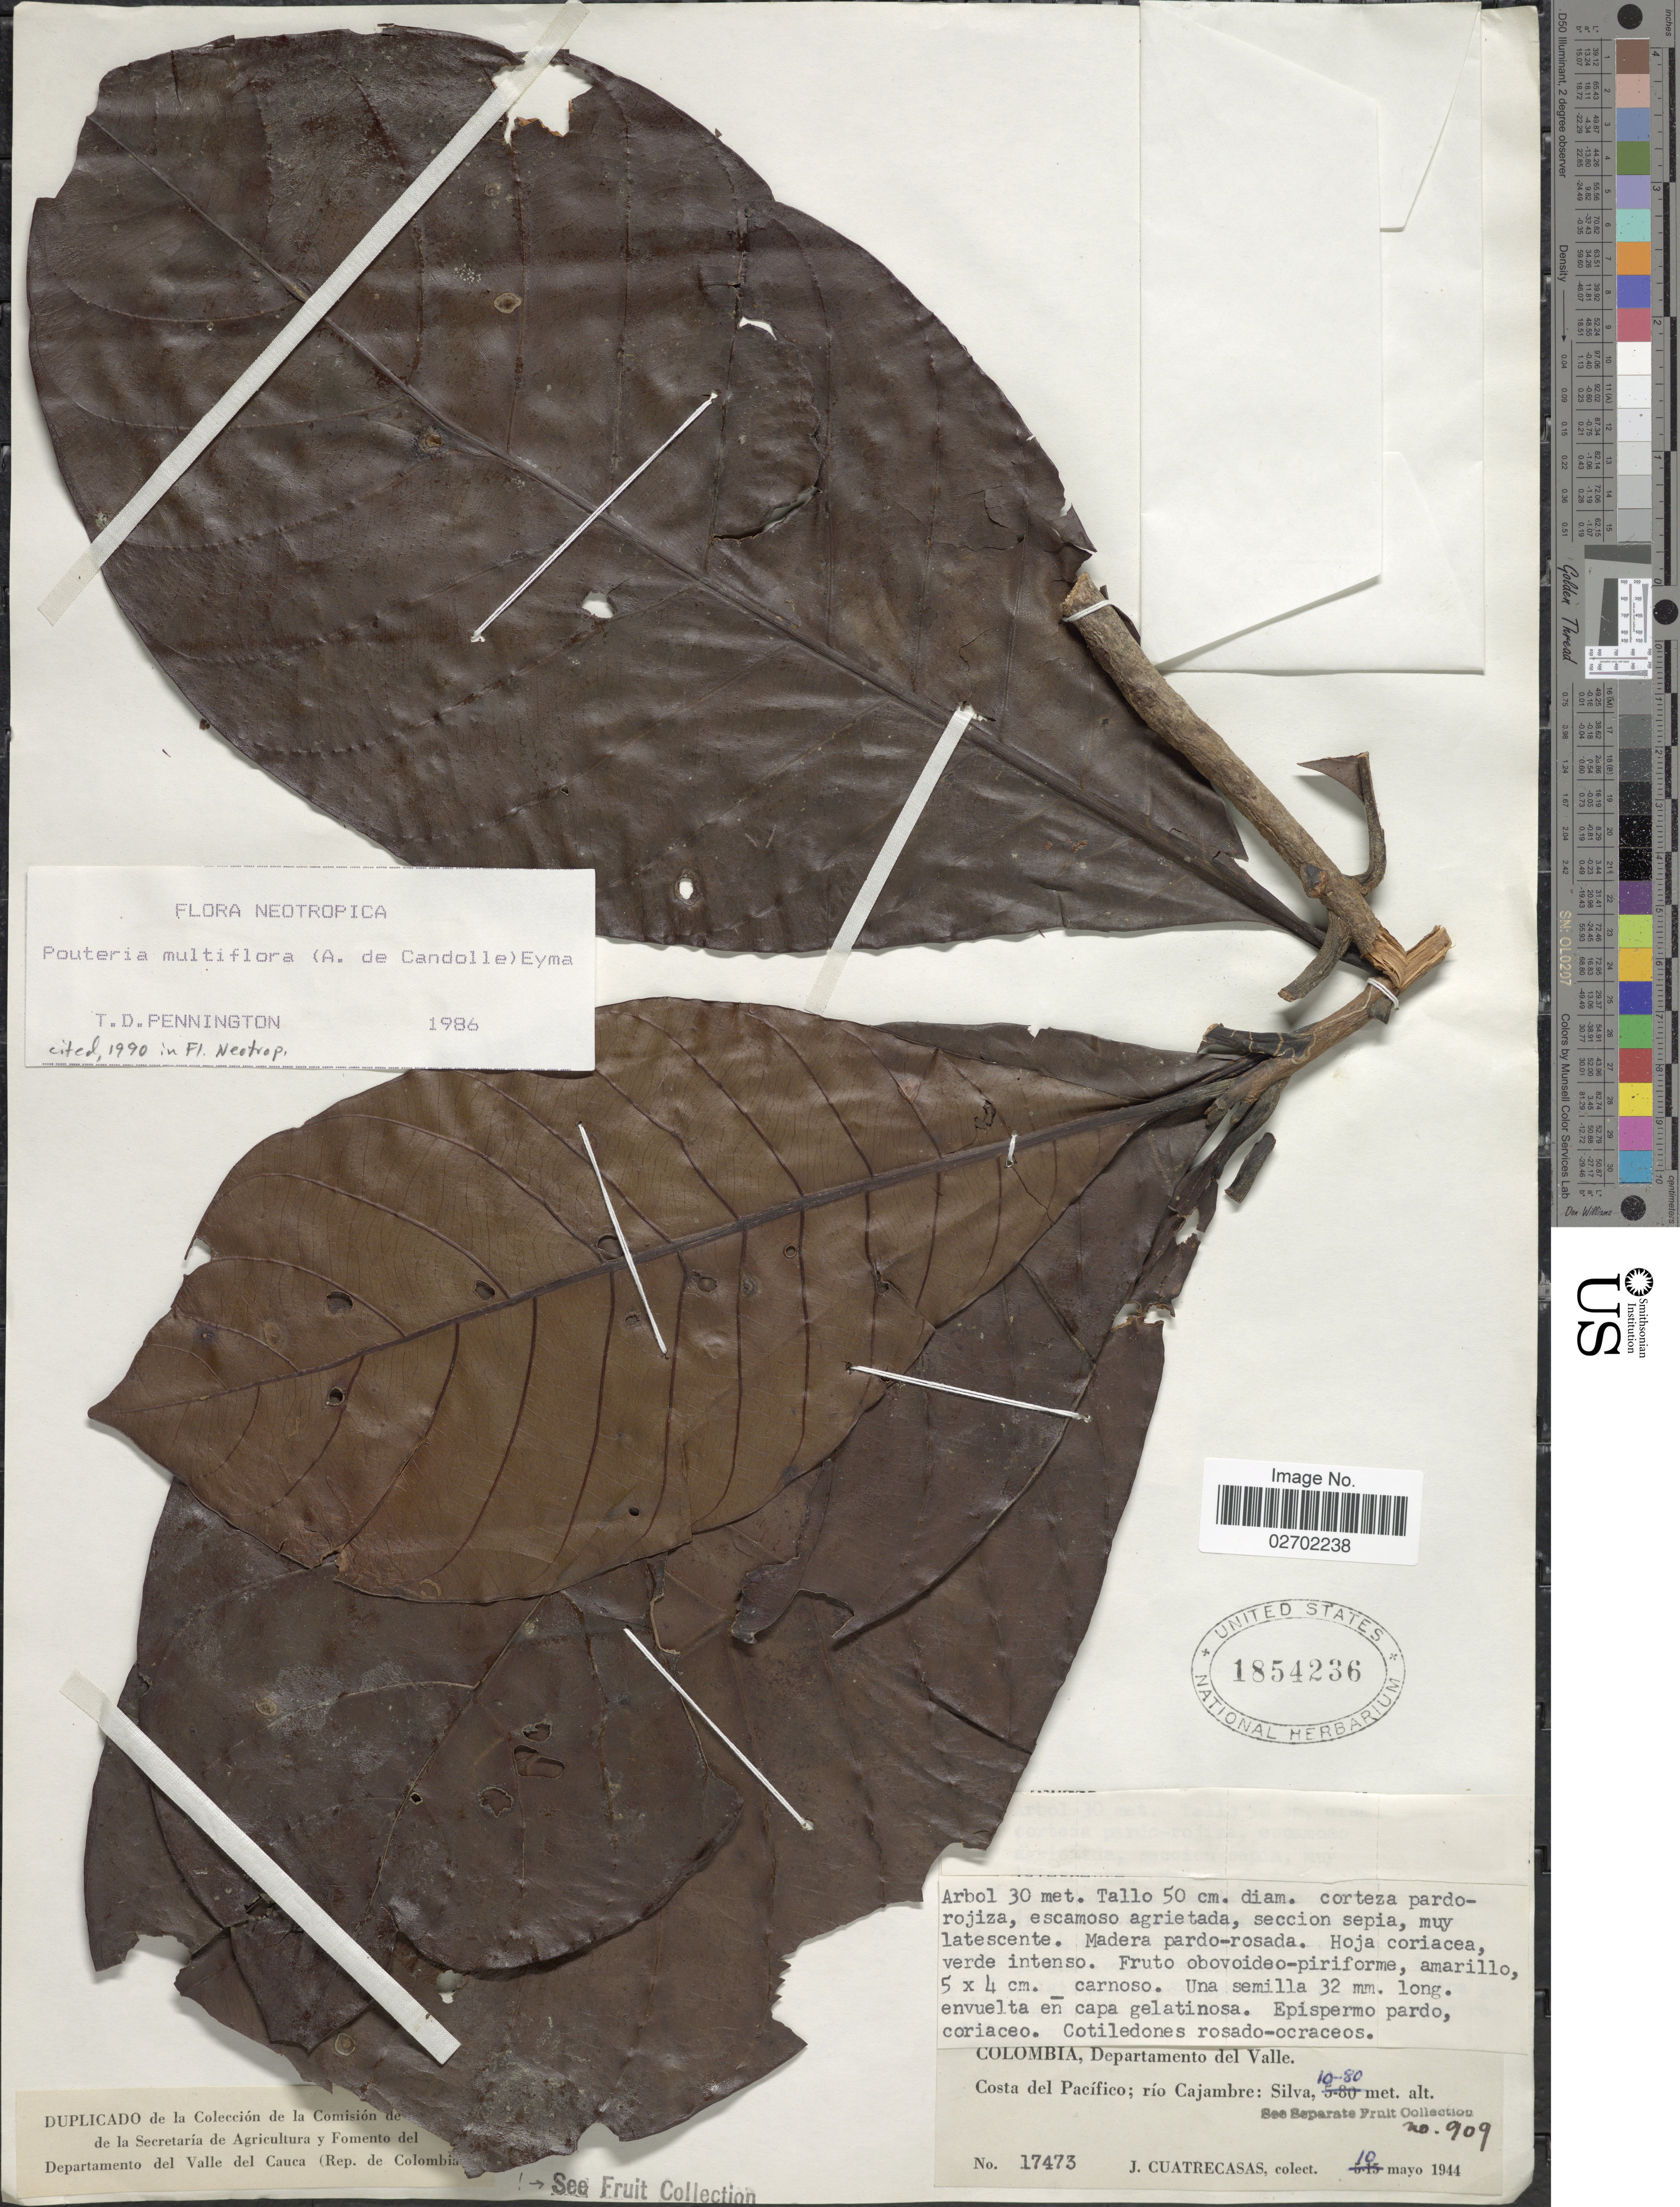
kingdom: Plantae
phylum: Tracheophyta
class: Magnoliopsida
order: Ericales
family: Sapotaceae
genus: Pouteria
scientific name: Pouteria multiflora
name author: (A. DC.) Eyma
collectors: J. Cuatrecasas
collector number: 17473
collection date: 1944-05-10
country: Colombia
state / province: Valle del Cauca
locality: Departamento del Valle, Costa del Pacífico; río Cajambre: Silva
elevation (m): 10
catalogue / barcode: US 1854236